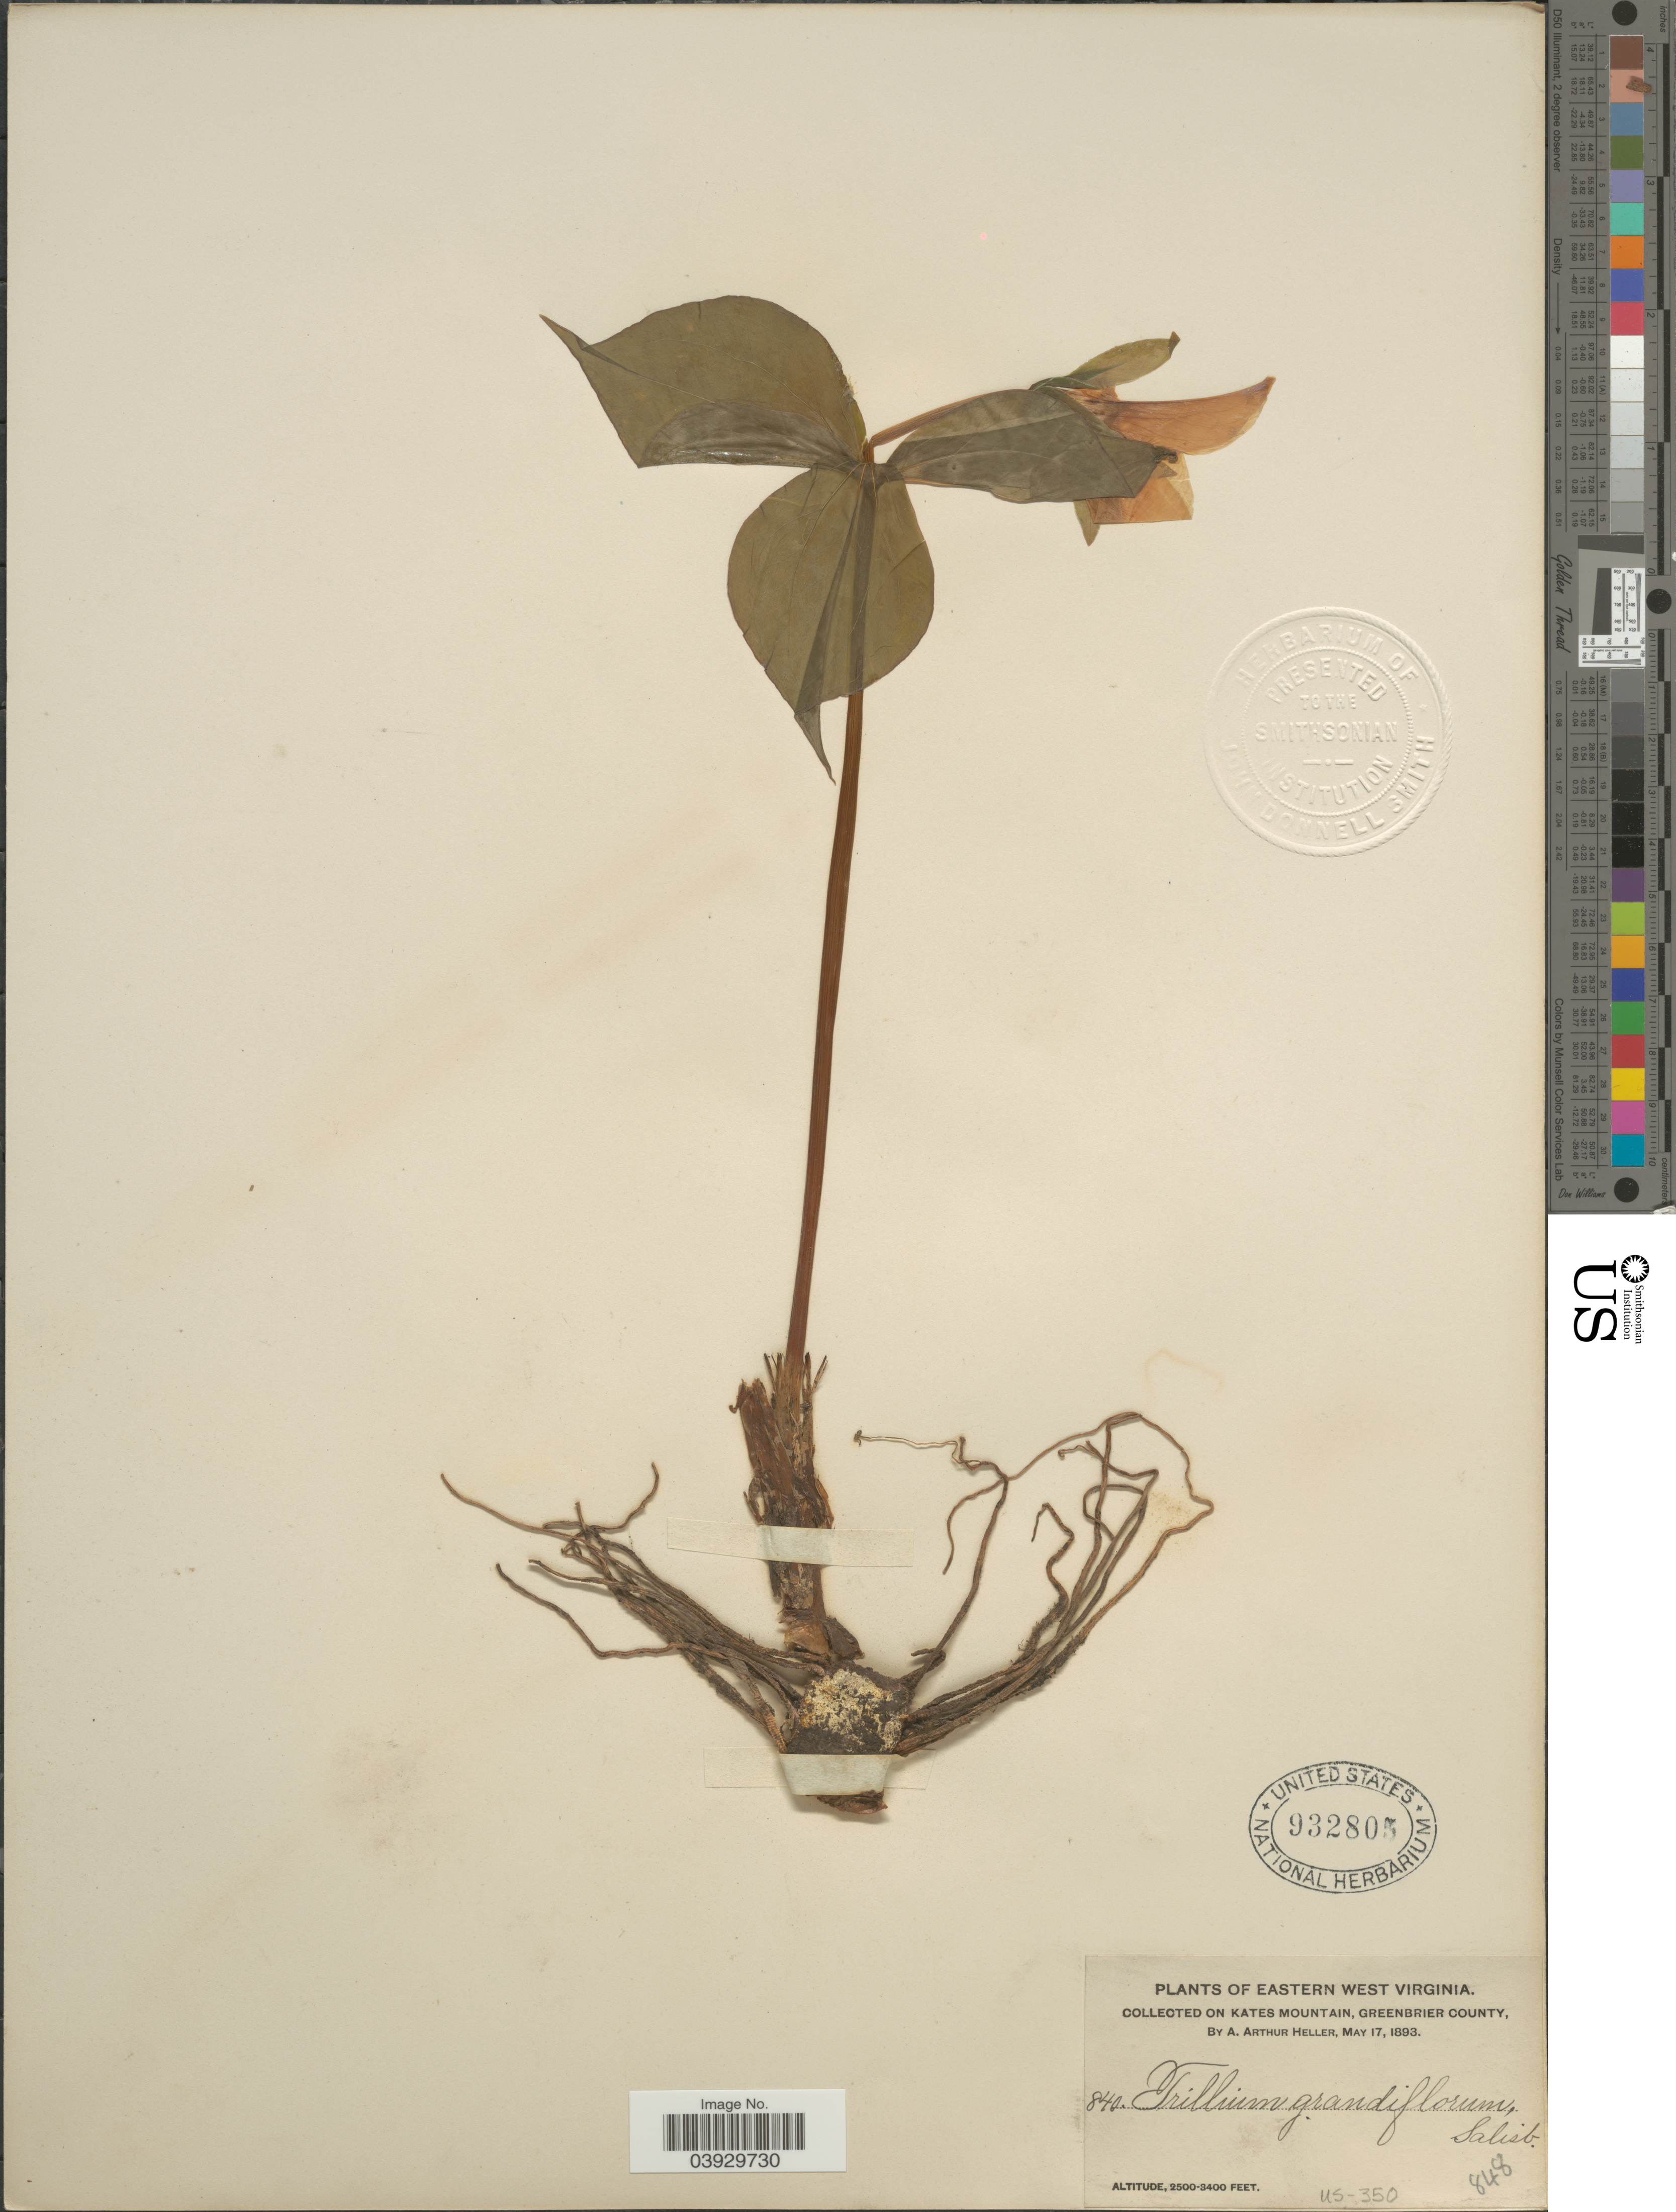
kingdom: Plantae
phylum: Tracheophyta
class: Liliopsida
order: Liliales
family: Melanthiaceae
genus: Trillium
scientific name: Trillium grandiflorum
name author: (Michx.) Salisb.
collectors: A. A. Heller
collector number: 840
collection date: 1893-05-17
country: United States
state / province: West Virginia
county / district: Greenbrier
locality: Eastern West Virginia. On Kates Mountain, Greenbrier County.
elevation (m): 762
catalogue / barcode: US 932805